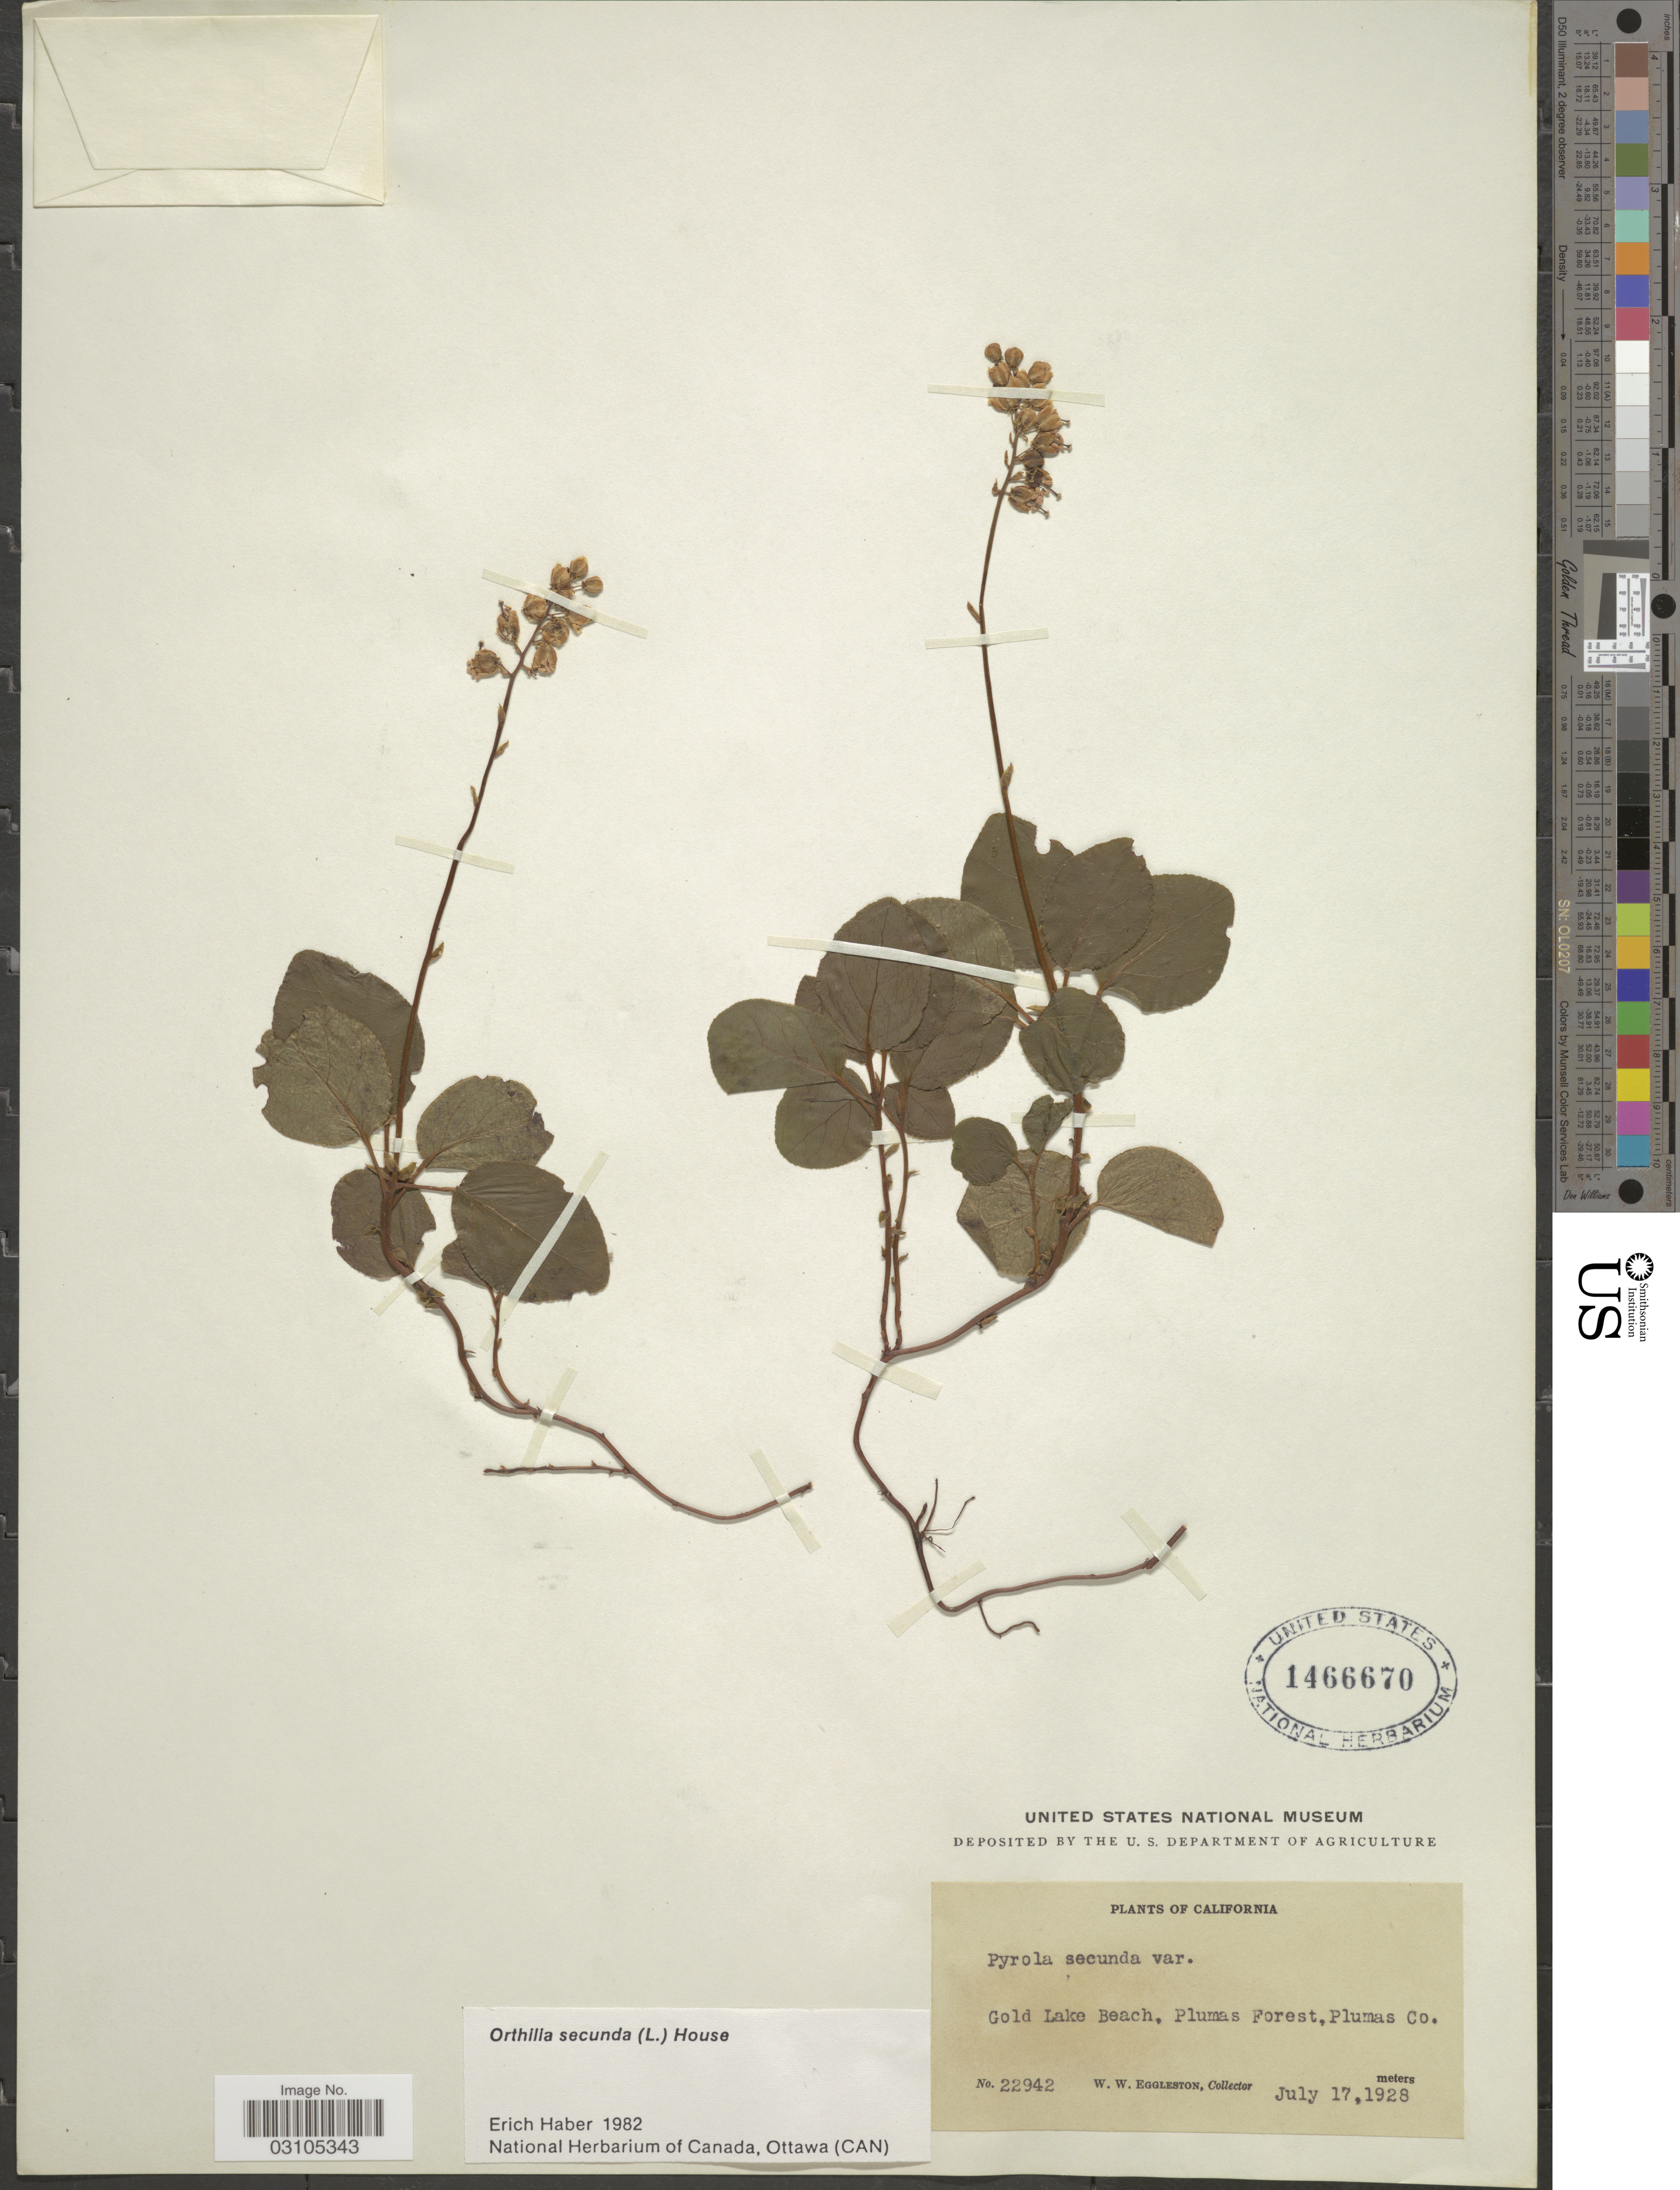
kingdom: Plantae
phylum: Tracheophyta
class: Magnoliopsida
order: Ericales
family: Ericaceae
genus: Orthilia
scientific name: Orthilia secunda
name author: (L.) House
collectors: W. W. Eggleston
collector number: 22942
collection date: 1928-07-17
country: United States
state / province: California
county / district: Plumas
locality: Gold Lake Beach, Plumas Forest, Plumas Co.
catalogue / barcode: US 1466670